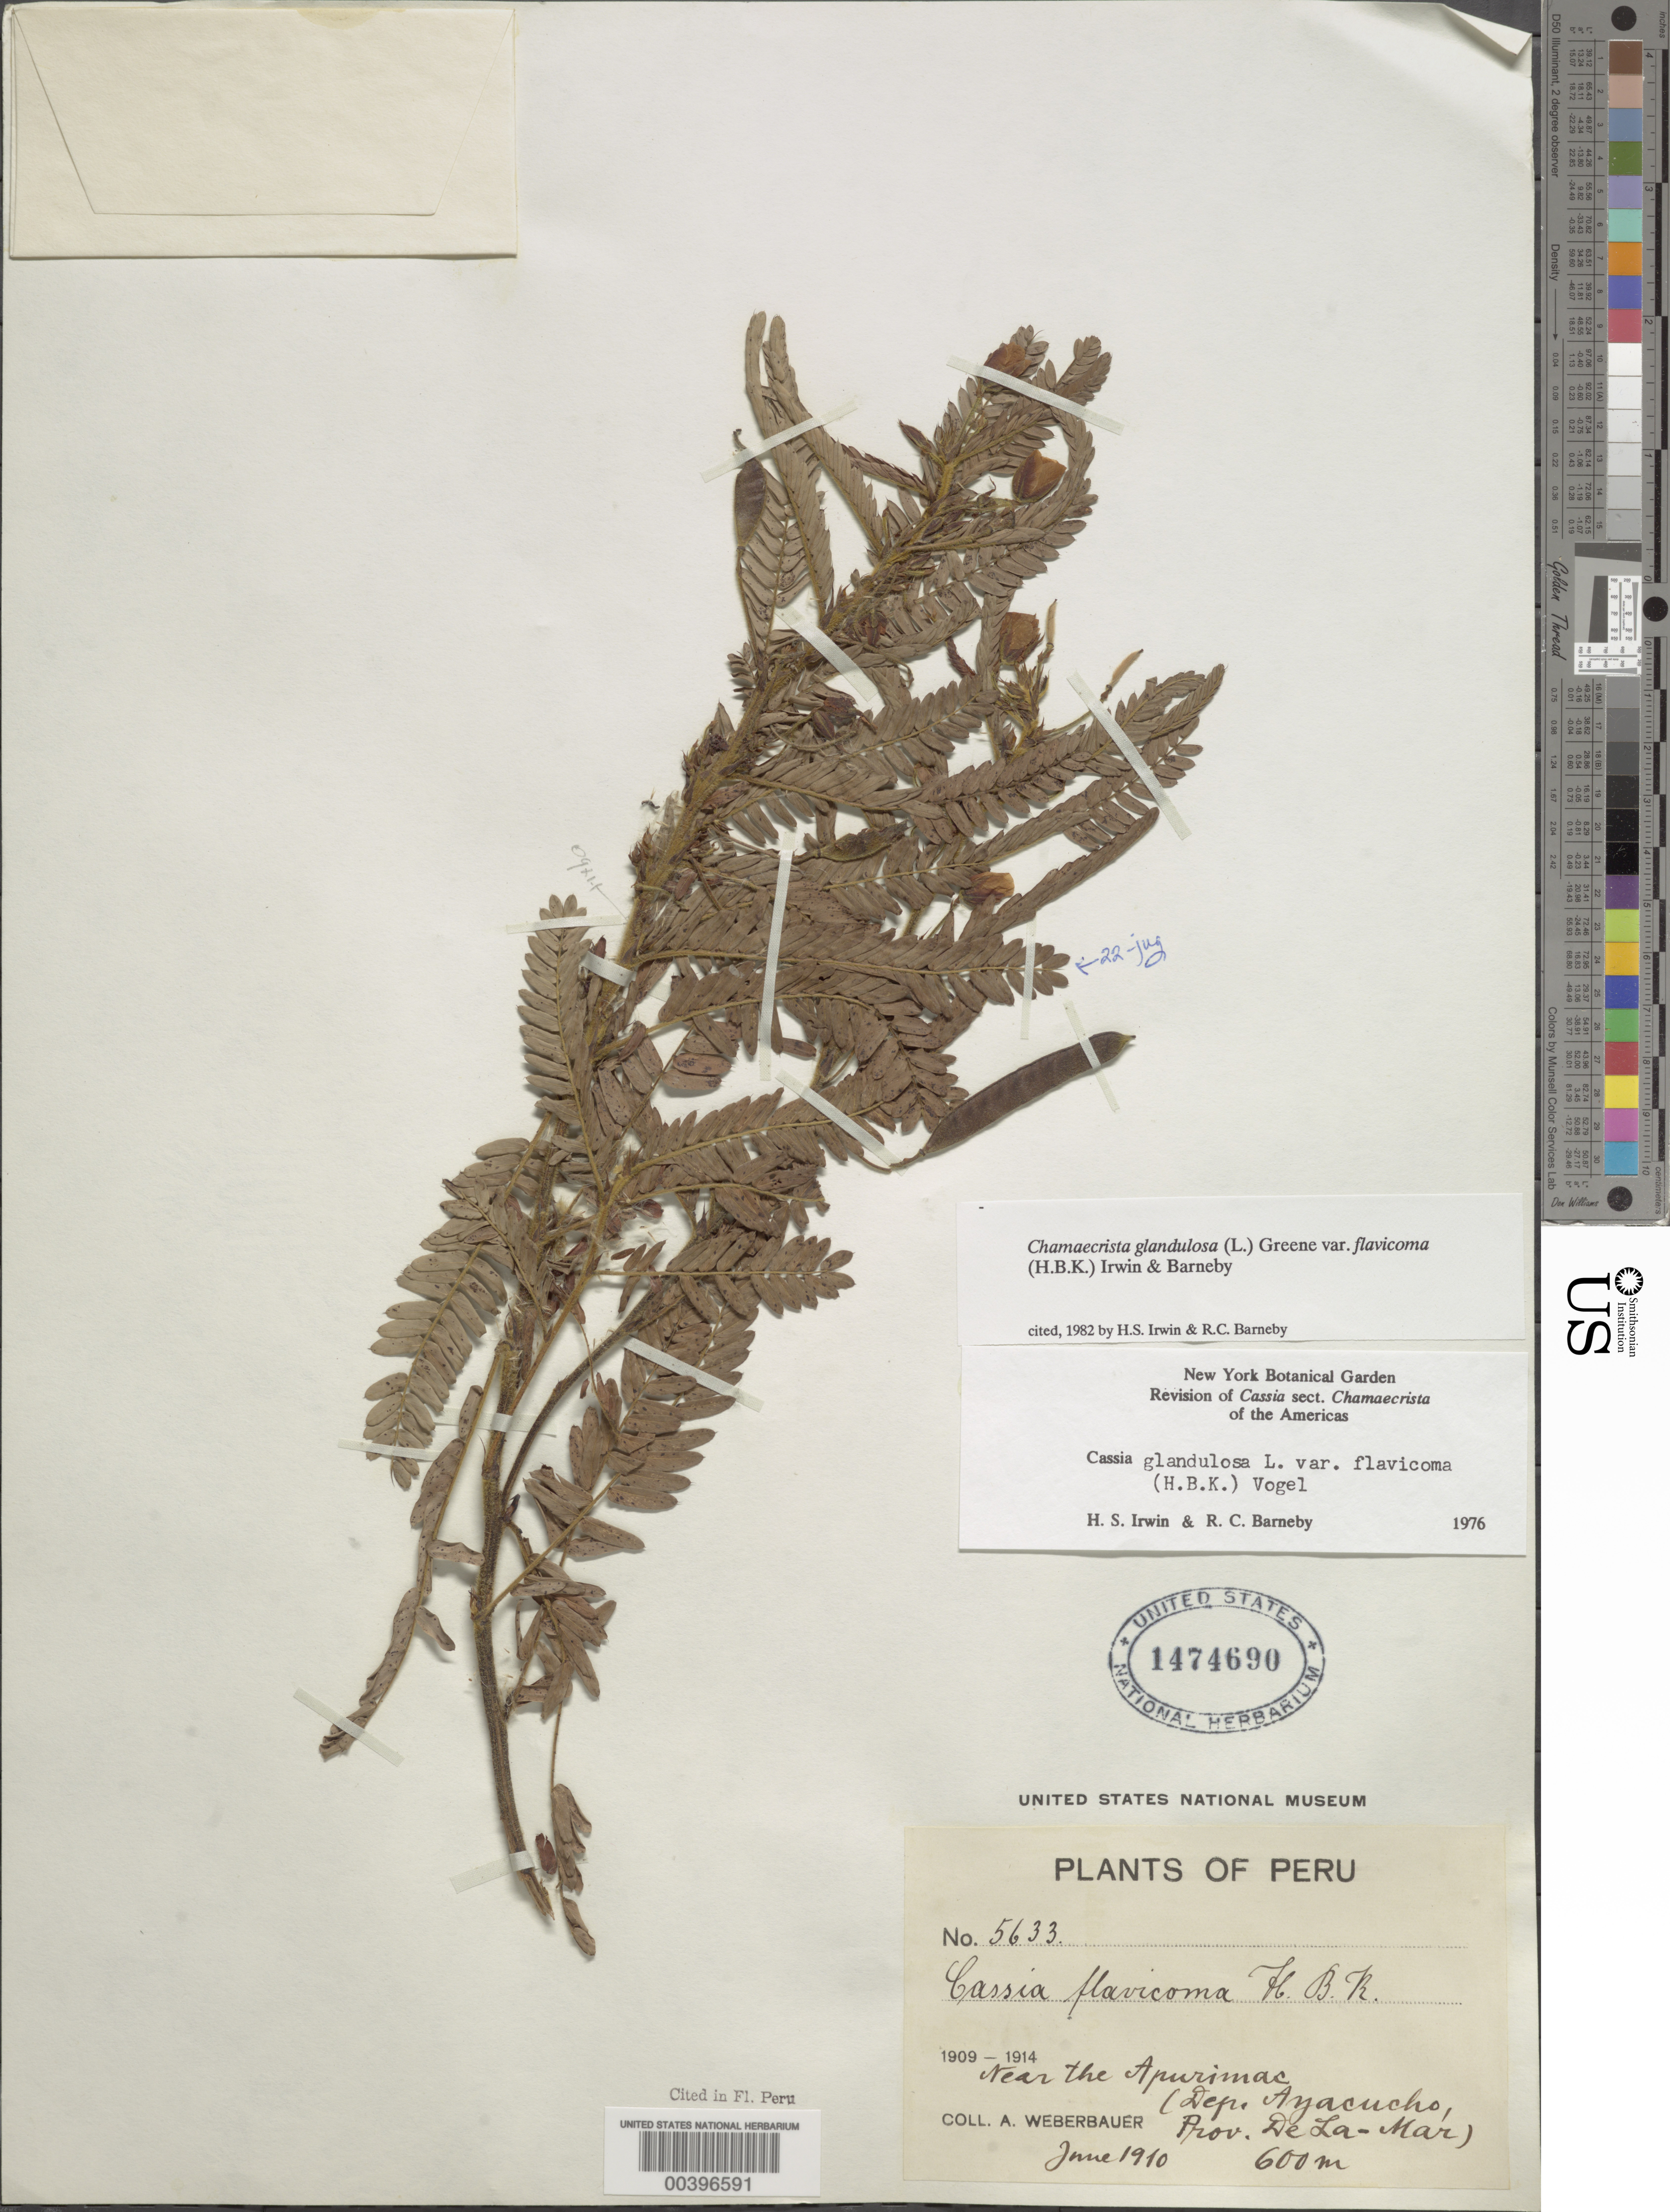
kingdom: Plantae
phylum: Tracheophyta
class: Magnoliopsida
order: Fabales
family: Fabaceae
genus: Chamaecrista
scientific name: Chamaecrista glandulosa var. flavicoma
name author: (Kunth) H.S. Irwin & Barneby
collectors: A. Weberbauer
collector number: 5633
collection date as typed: Jun 1910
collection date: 1910-06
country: Peru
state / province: Ayacucho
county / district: La Mar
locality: near the Apurímac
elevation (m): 600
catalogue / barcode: US 1474690